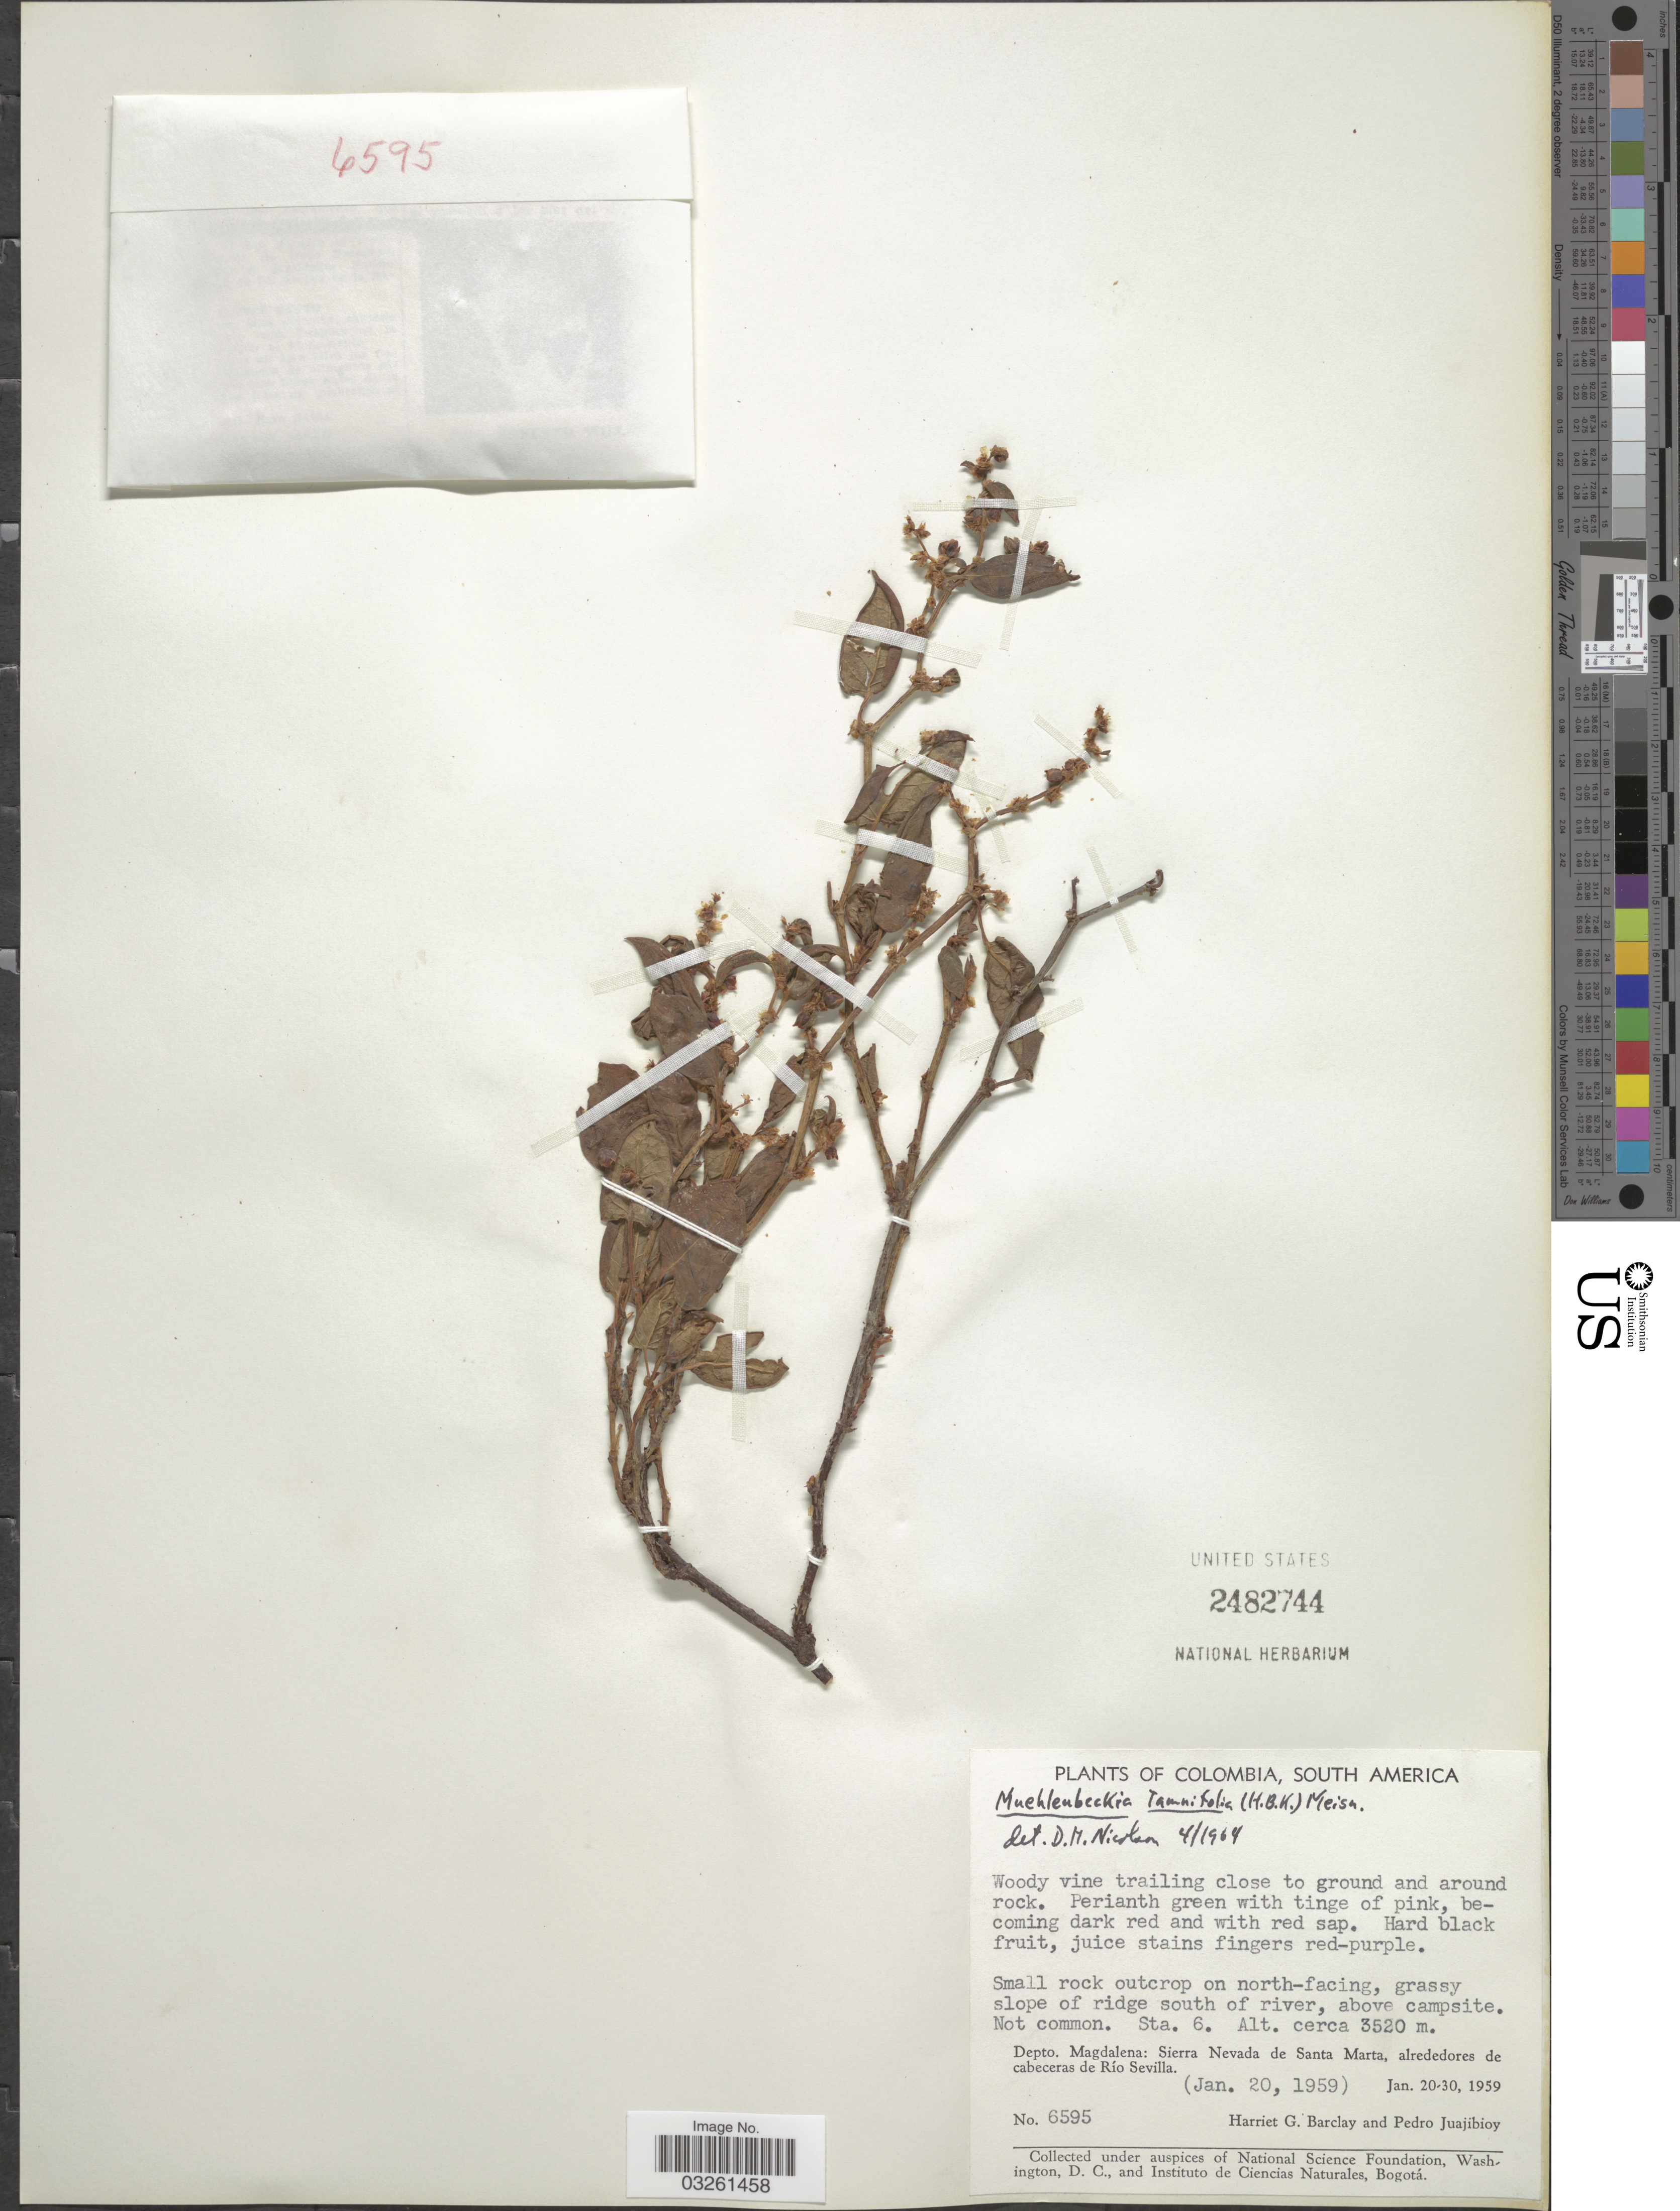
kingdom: Plantae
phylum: Tracheophyta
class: Magnoliopsida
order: Caryophyllales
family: Polygonaceae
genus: Muehlenbeckia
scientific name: Muehlenbeckia tamnifolia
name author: (Kunth) Meisn.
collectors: H. G. Barclay & P. Juajibioy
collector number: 6595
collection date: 1959-01-20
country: Colombia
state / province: Magdalena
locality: Grassy slope of ridge south of river, above campsite, Sta. 6, Depto. Magdalena: Sierra Nevada de Santa Marta, alrededores de cabeceras de Río Sevilla.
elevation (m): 3520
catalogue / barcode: US 2482744